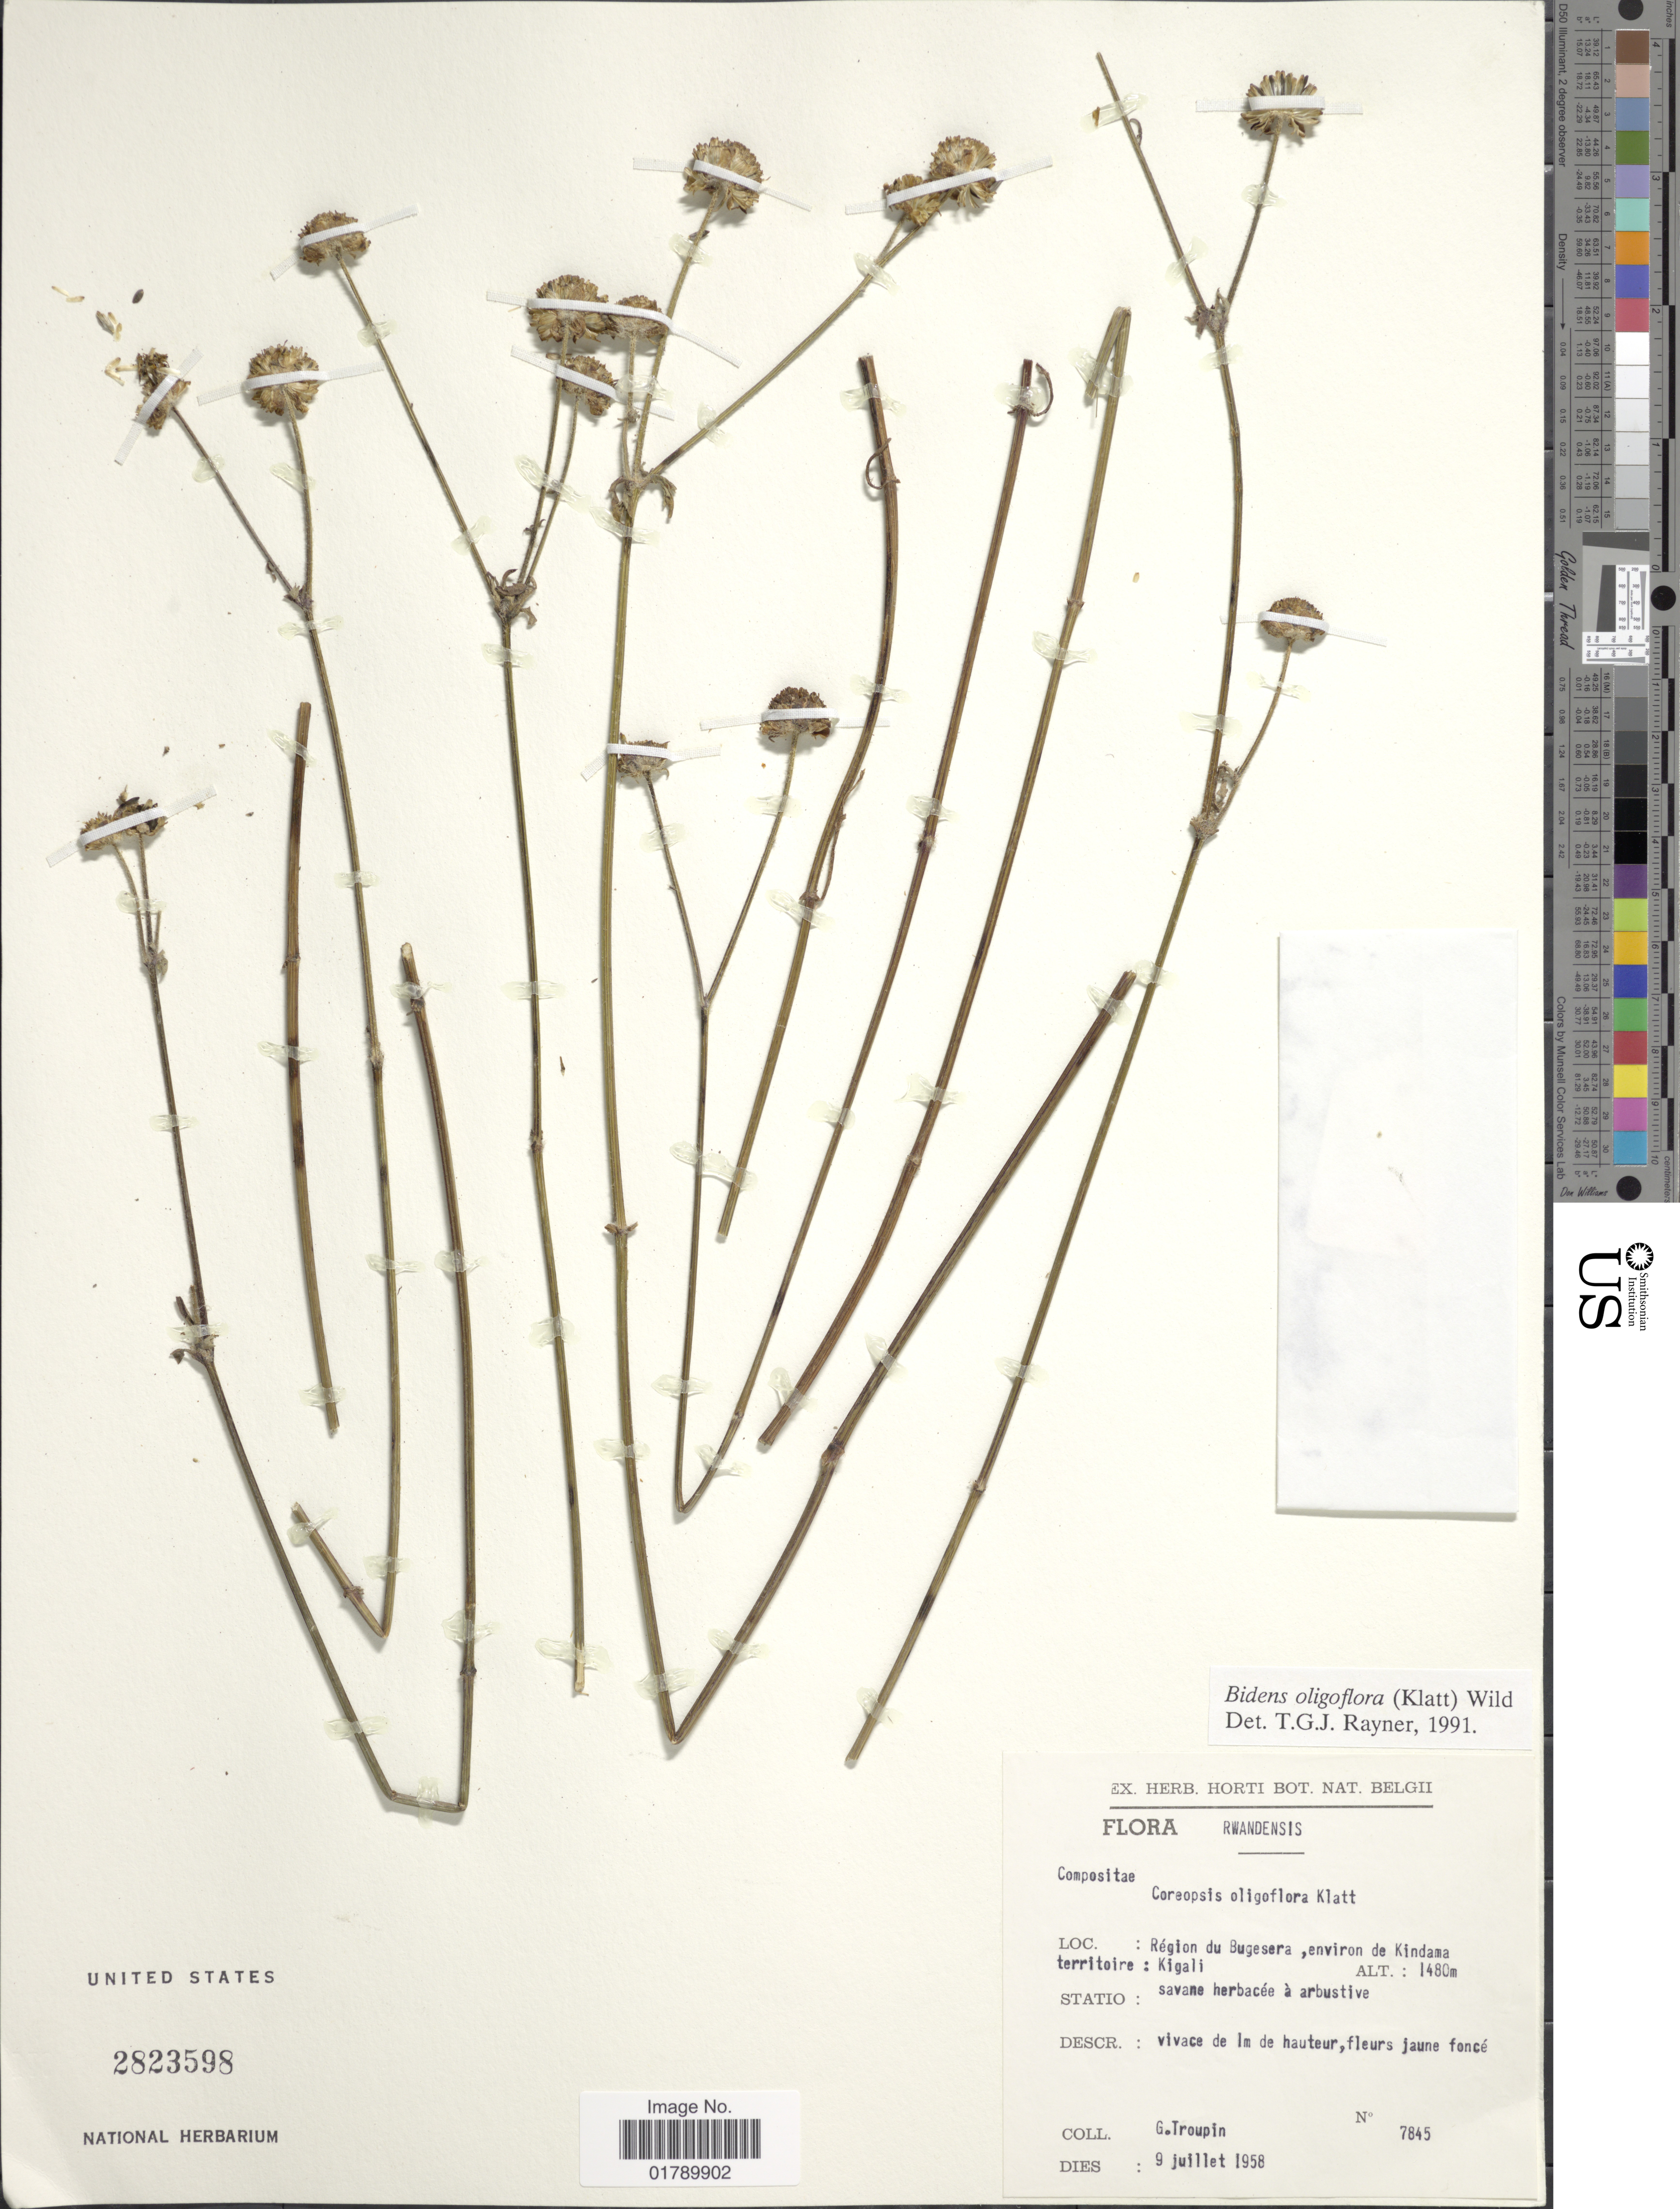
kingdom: Plantae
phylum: Tracheophyta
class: Magnoliopsida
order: Asterales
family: Asteraceae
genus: Bidens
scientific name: Bidens oligoflora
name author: (Klatt) Wild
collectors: G. Troupin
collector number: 7845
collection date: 1958-07-09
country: Rwanda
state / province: Kigali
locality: Rwandensi. Region du Bugesera, environ de Kindama territoire: kigali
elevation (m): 1580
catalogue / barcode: US 2823598